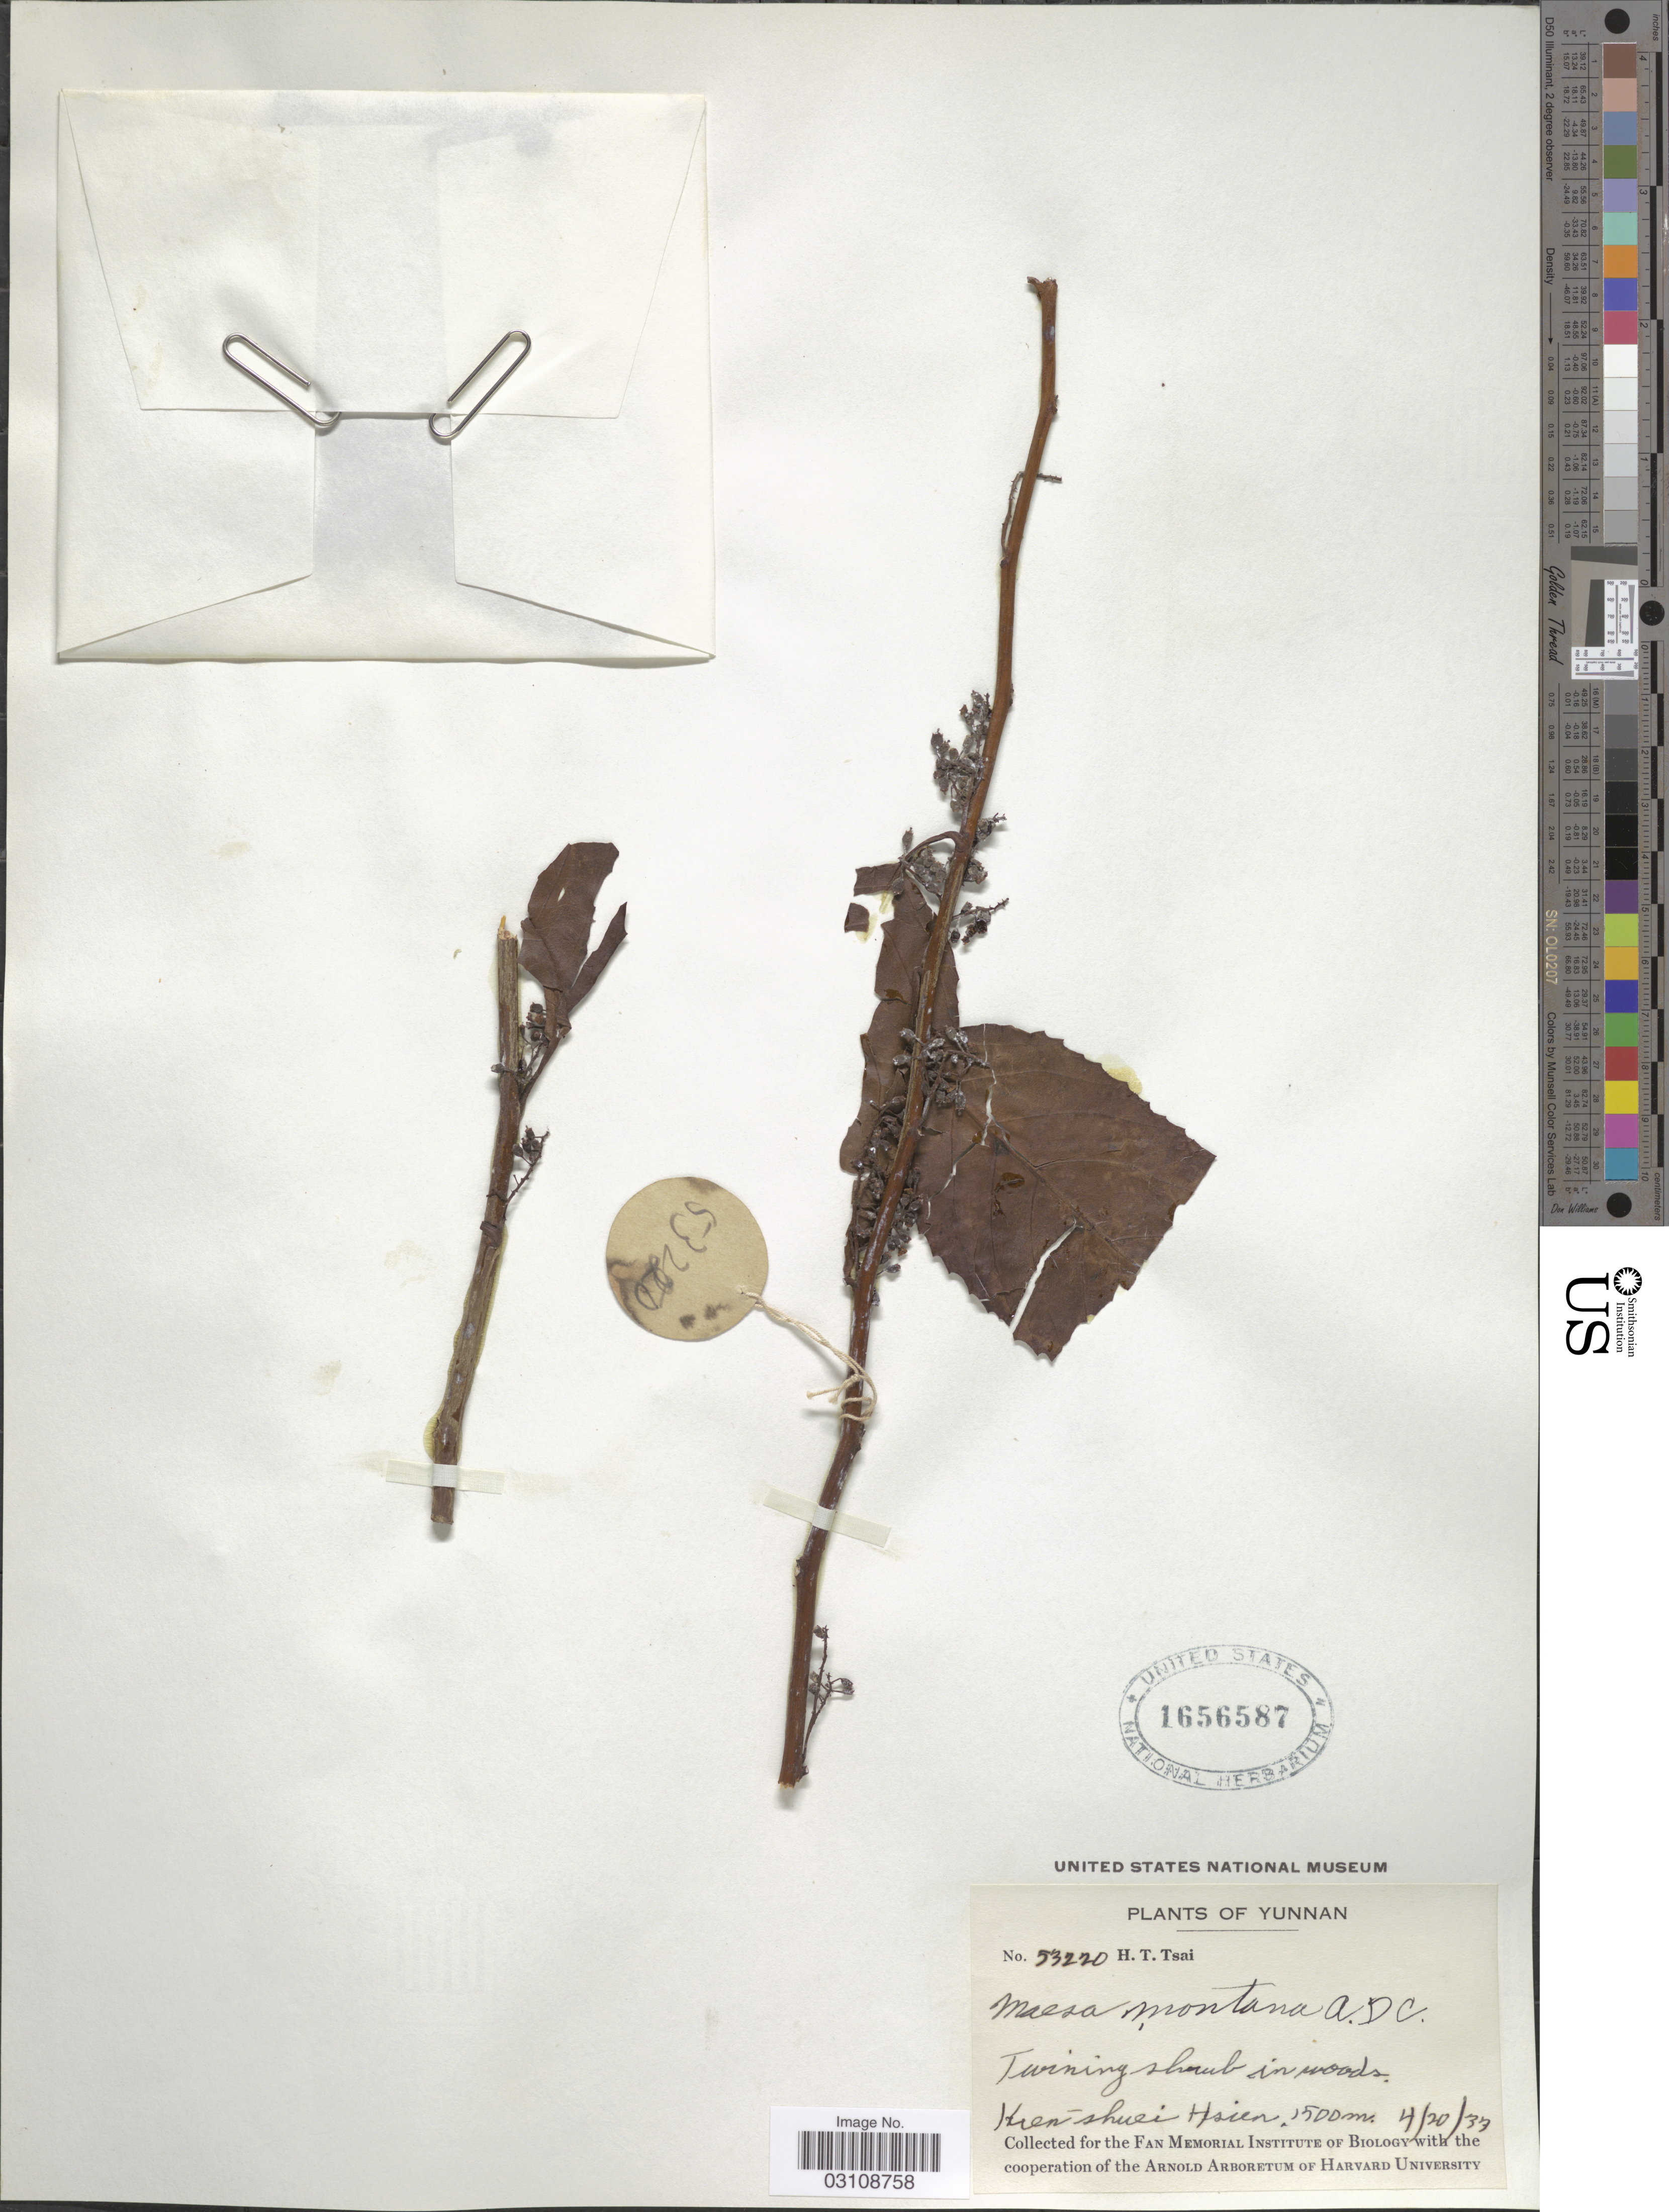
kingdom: Plantae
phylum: Tracheophyta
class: Magnoliopsida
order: Ericales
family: Primulaceae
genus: Maesa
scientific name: Maesa montana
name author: A. DC.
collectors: H. Tsai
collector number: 53220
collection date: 1933-04-20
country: China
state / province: Yunnan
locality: Kien-shuei Hsien.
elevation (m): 1500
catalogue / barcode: US 1656587